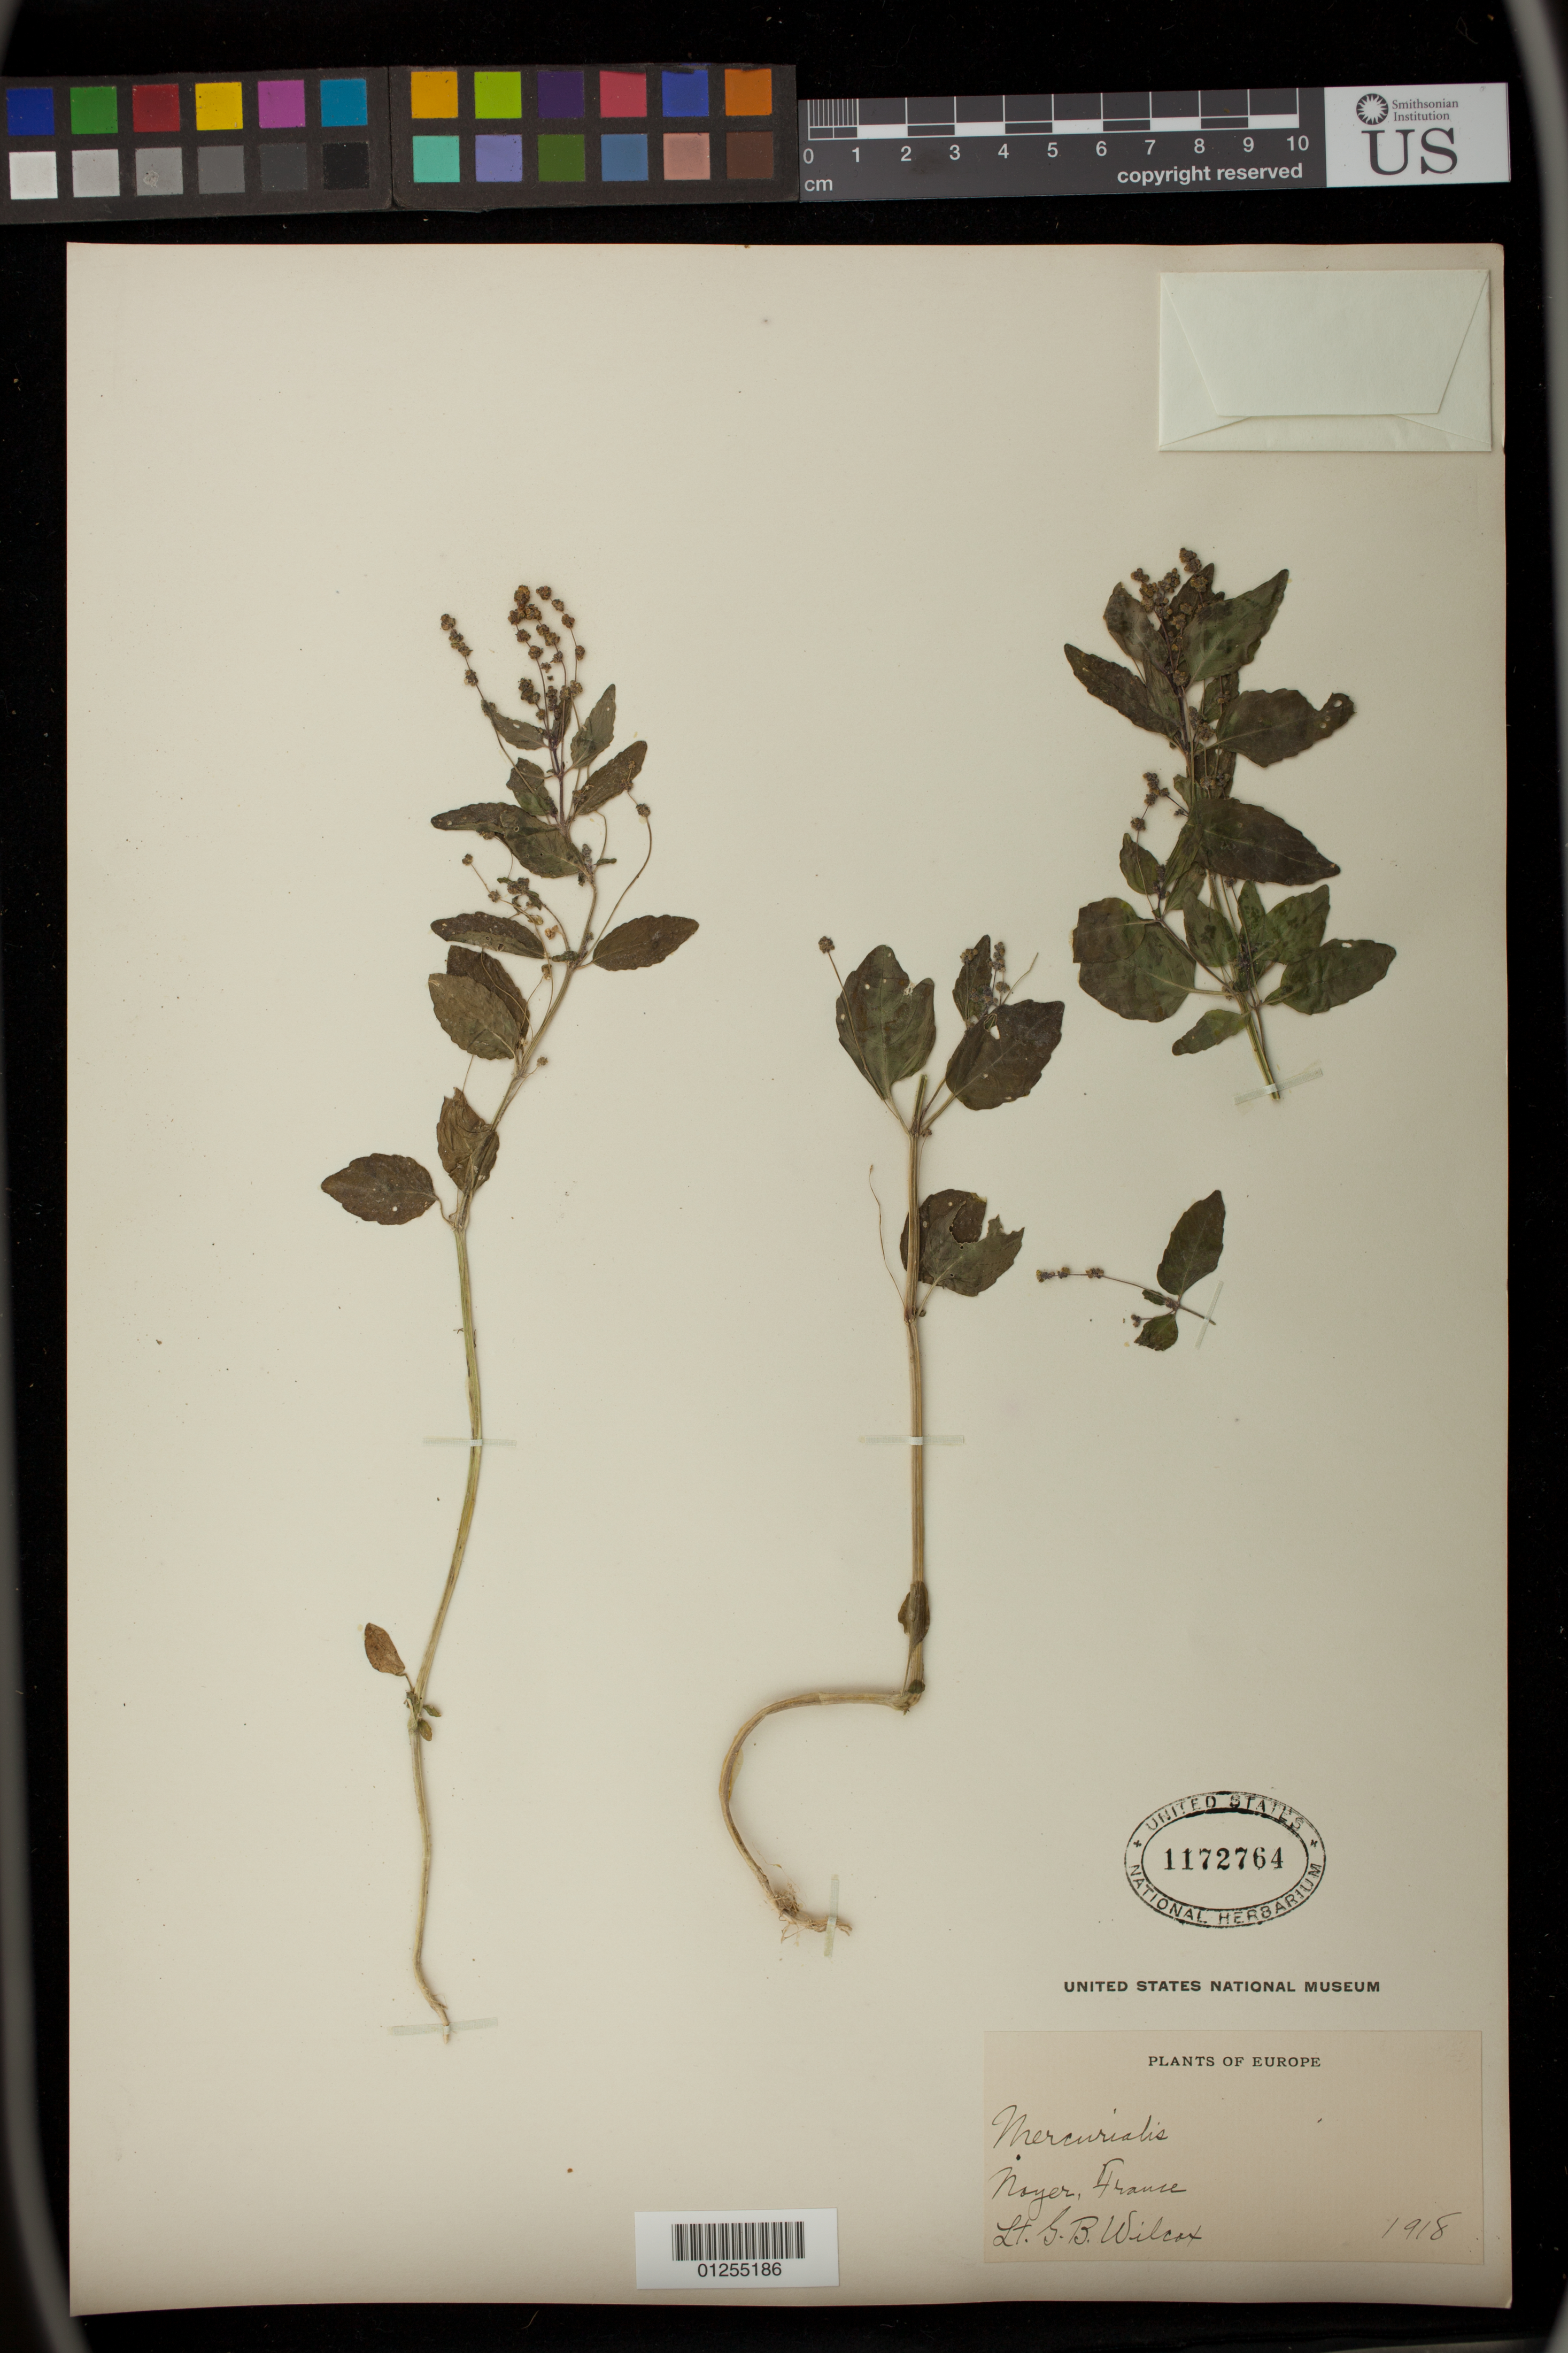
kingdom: Plantae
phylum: Tracheophyta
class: Magnoliopsida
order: Malpighiales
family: Euphorbiaceae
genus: Mercurialis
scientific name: Mercurialis sp.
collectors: G. Wilcox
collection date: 1918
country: France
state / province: Centre-Val de Loire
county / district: Eure-et-Loire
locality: Noyer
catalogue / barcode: US 1172764